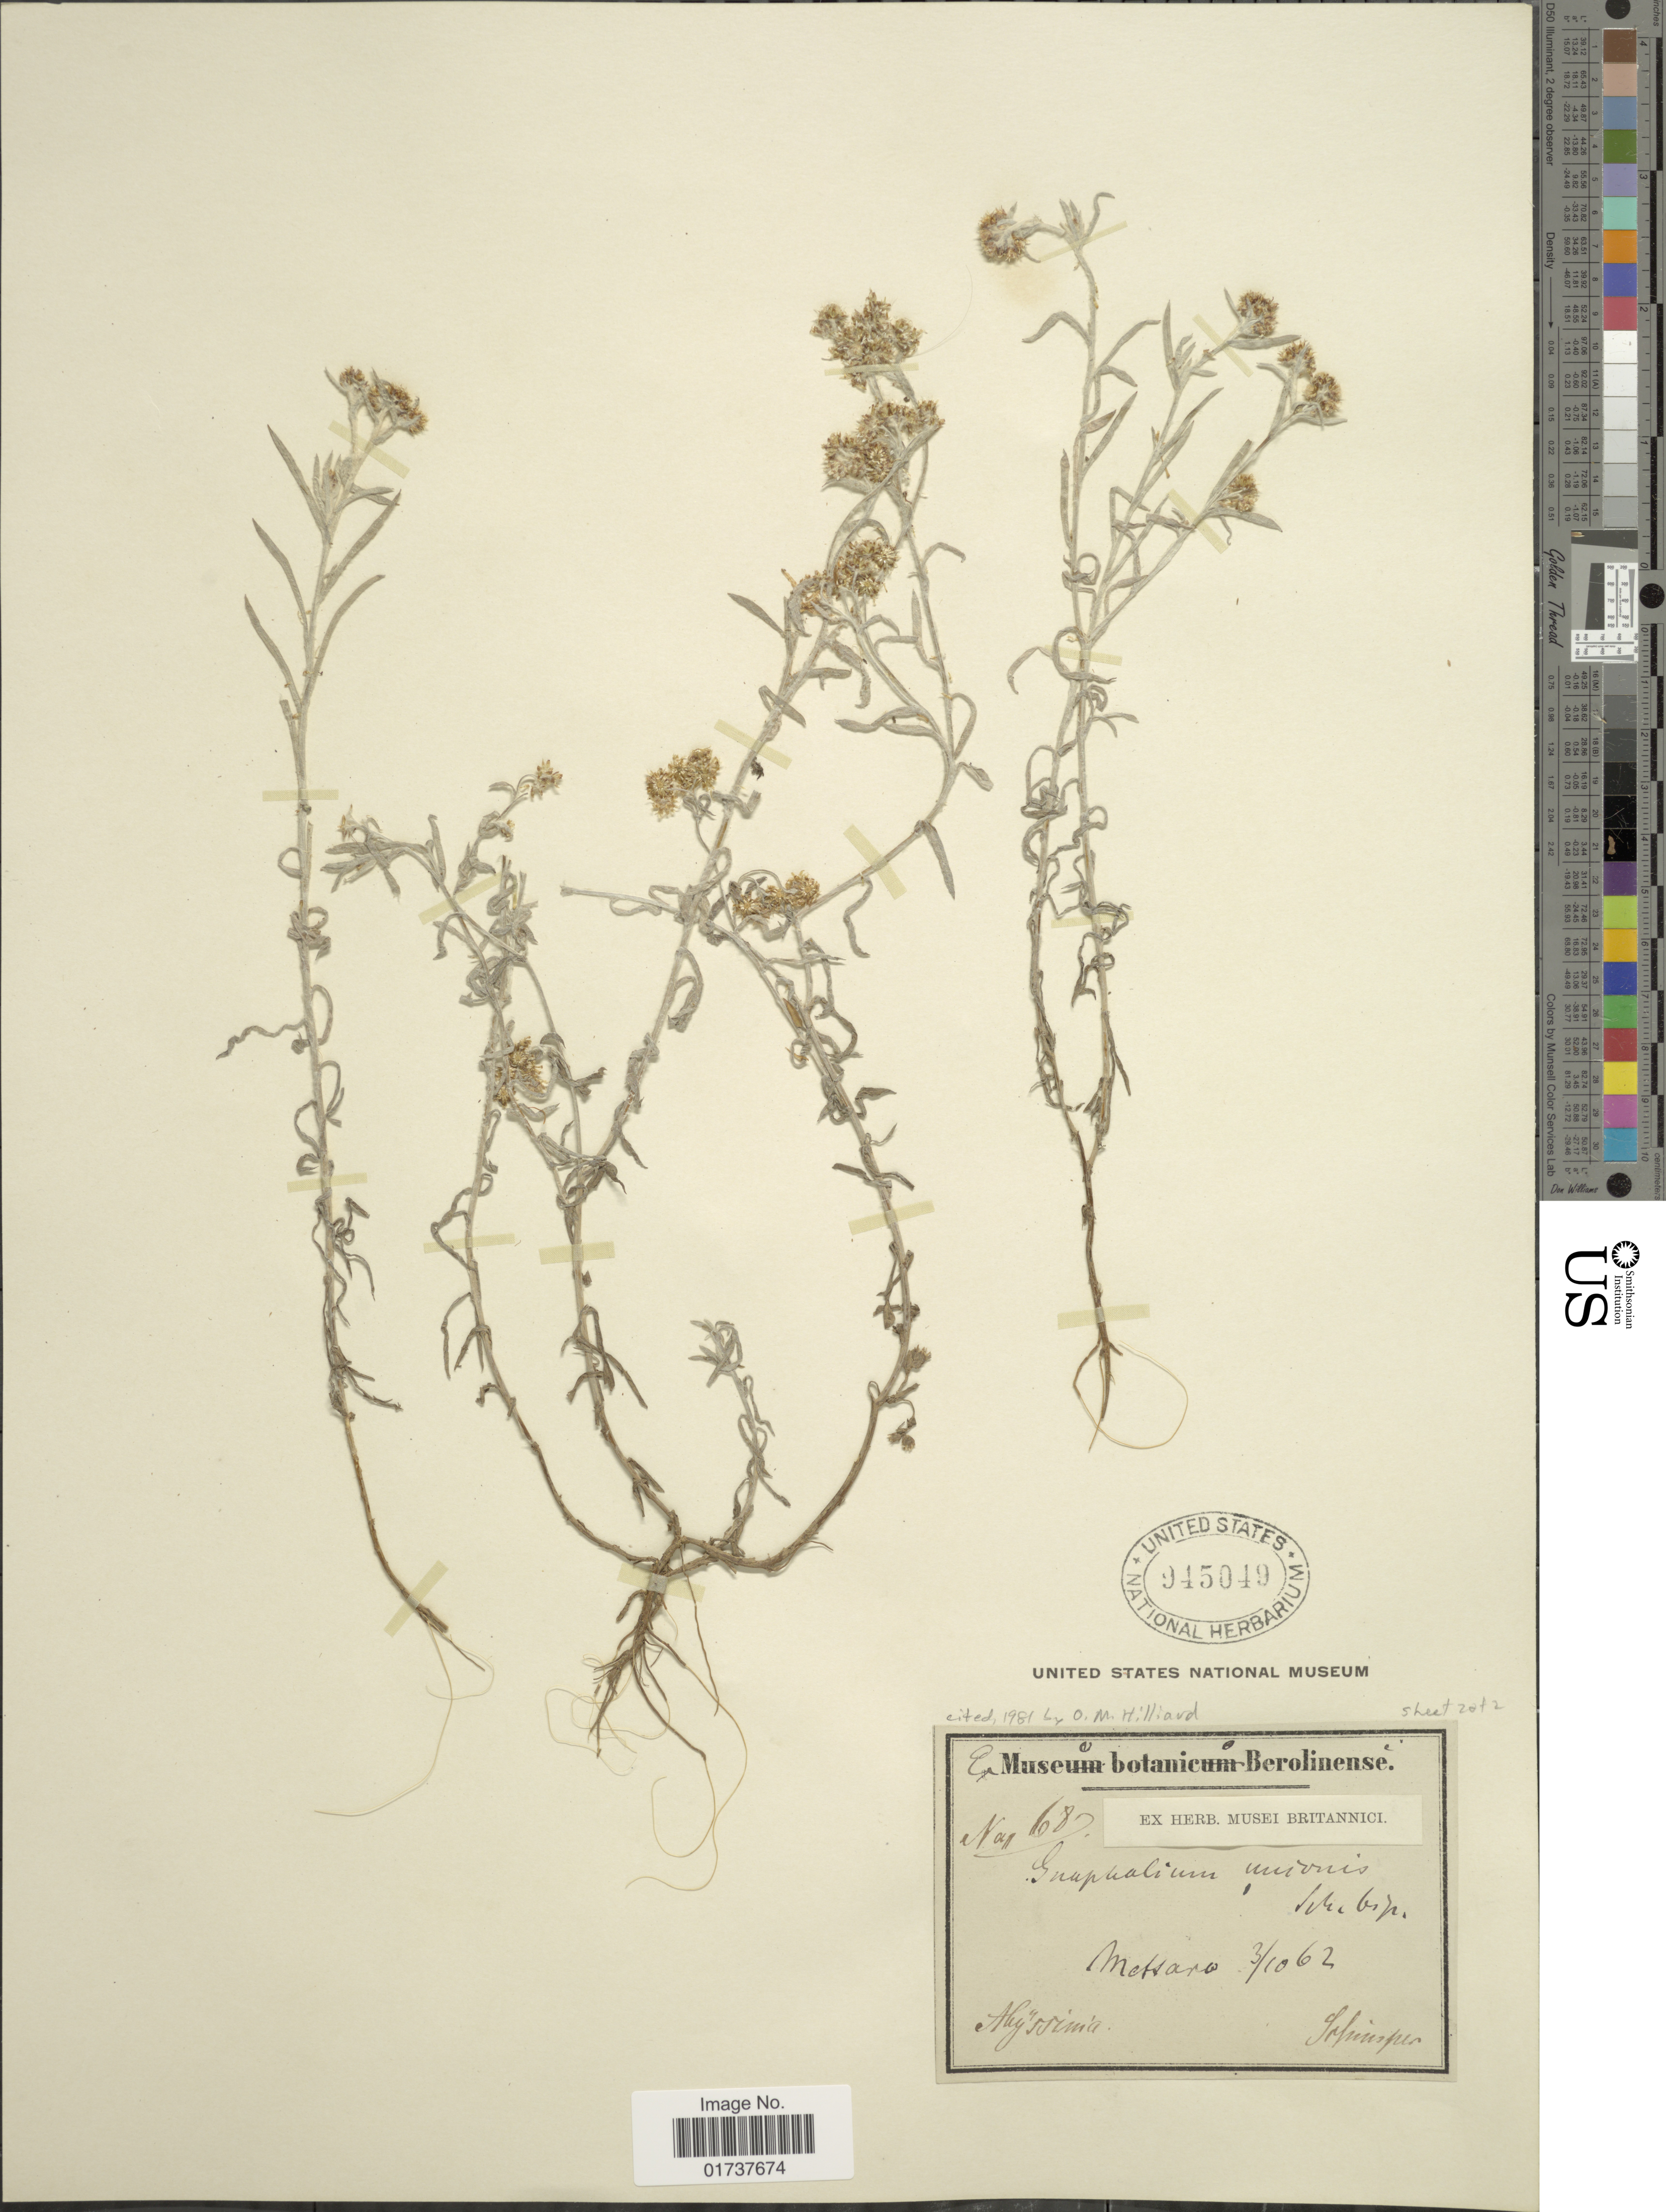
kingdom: Plantae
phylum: Tracheophyta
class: Magnoliopsida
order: Asterales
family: Asteraceae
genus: Gnaphalium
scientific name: Gnaphalium unionis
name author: Sch. Bip. ex Oliv. & Hiern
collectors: -. Schimper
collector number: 687*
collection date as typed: Transcribed d/m/y: 3/10/62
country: Eritrea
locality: Abyssimia, Metsaro [interpreted]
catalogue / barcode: US 945049